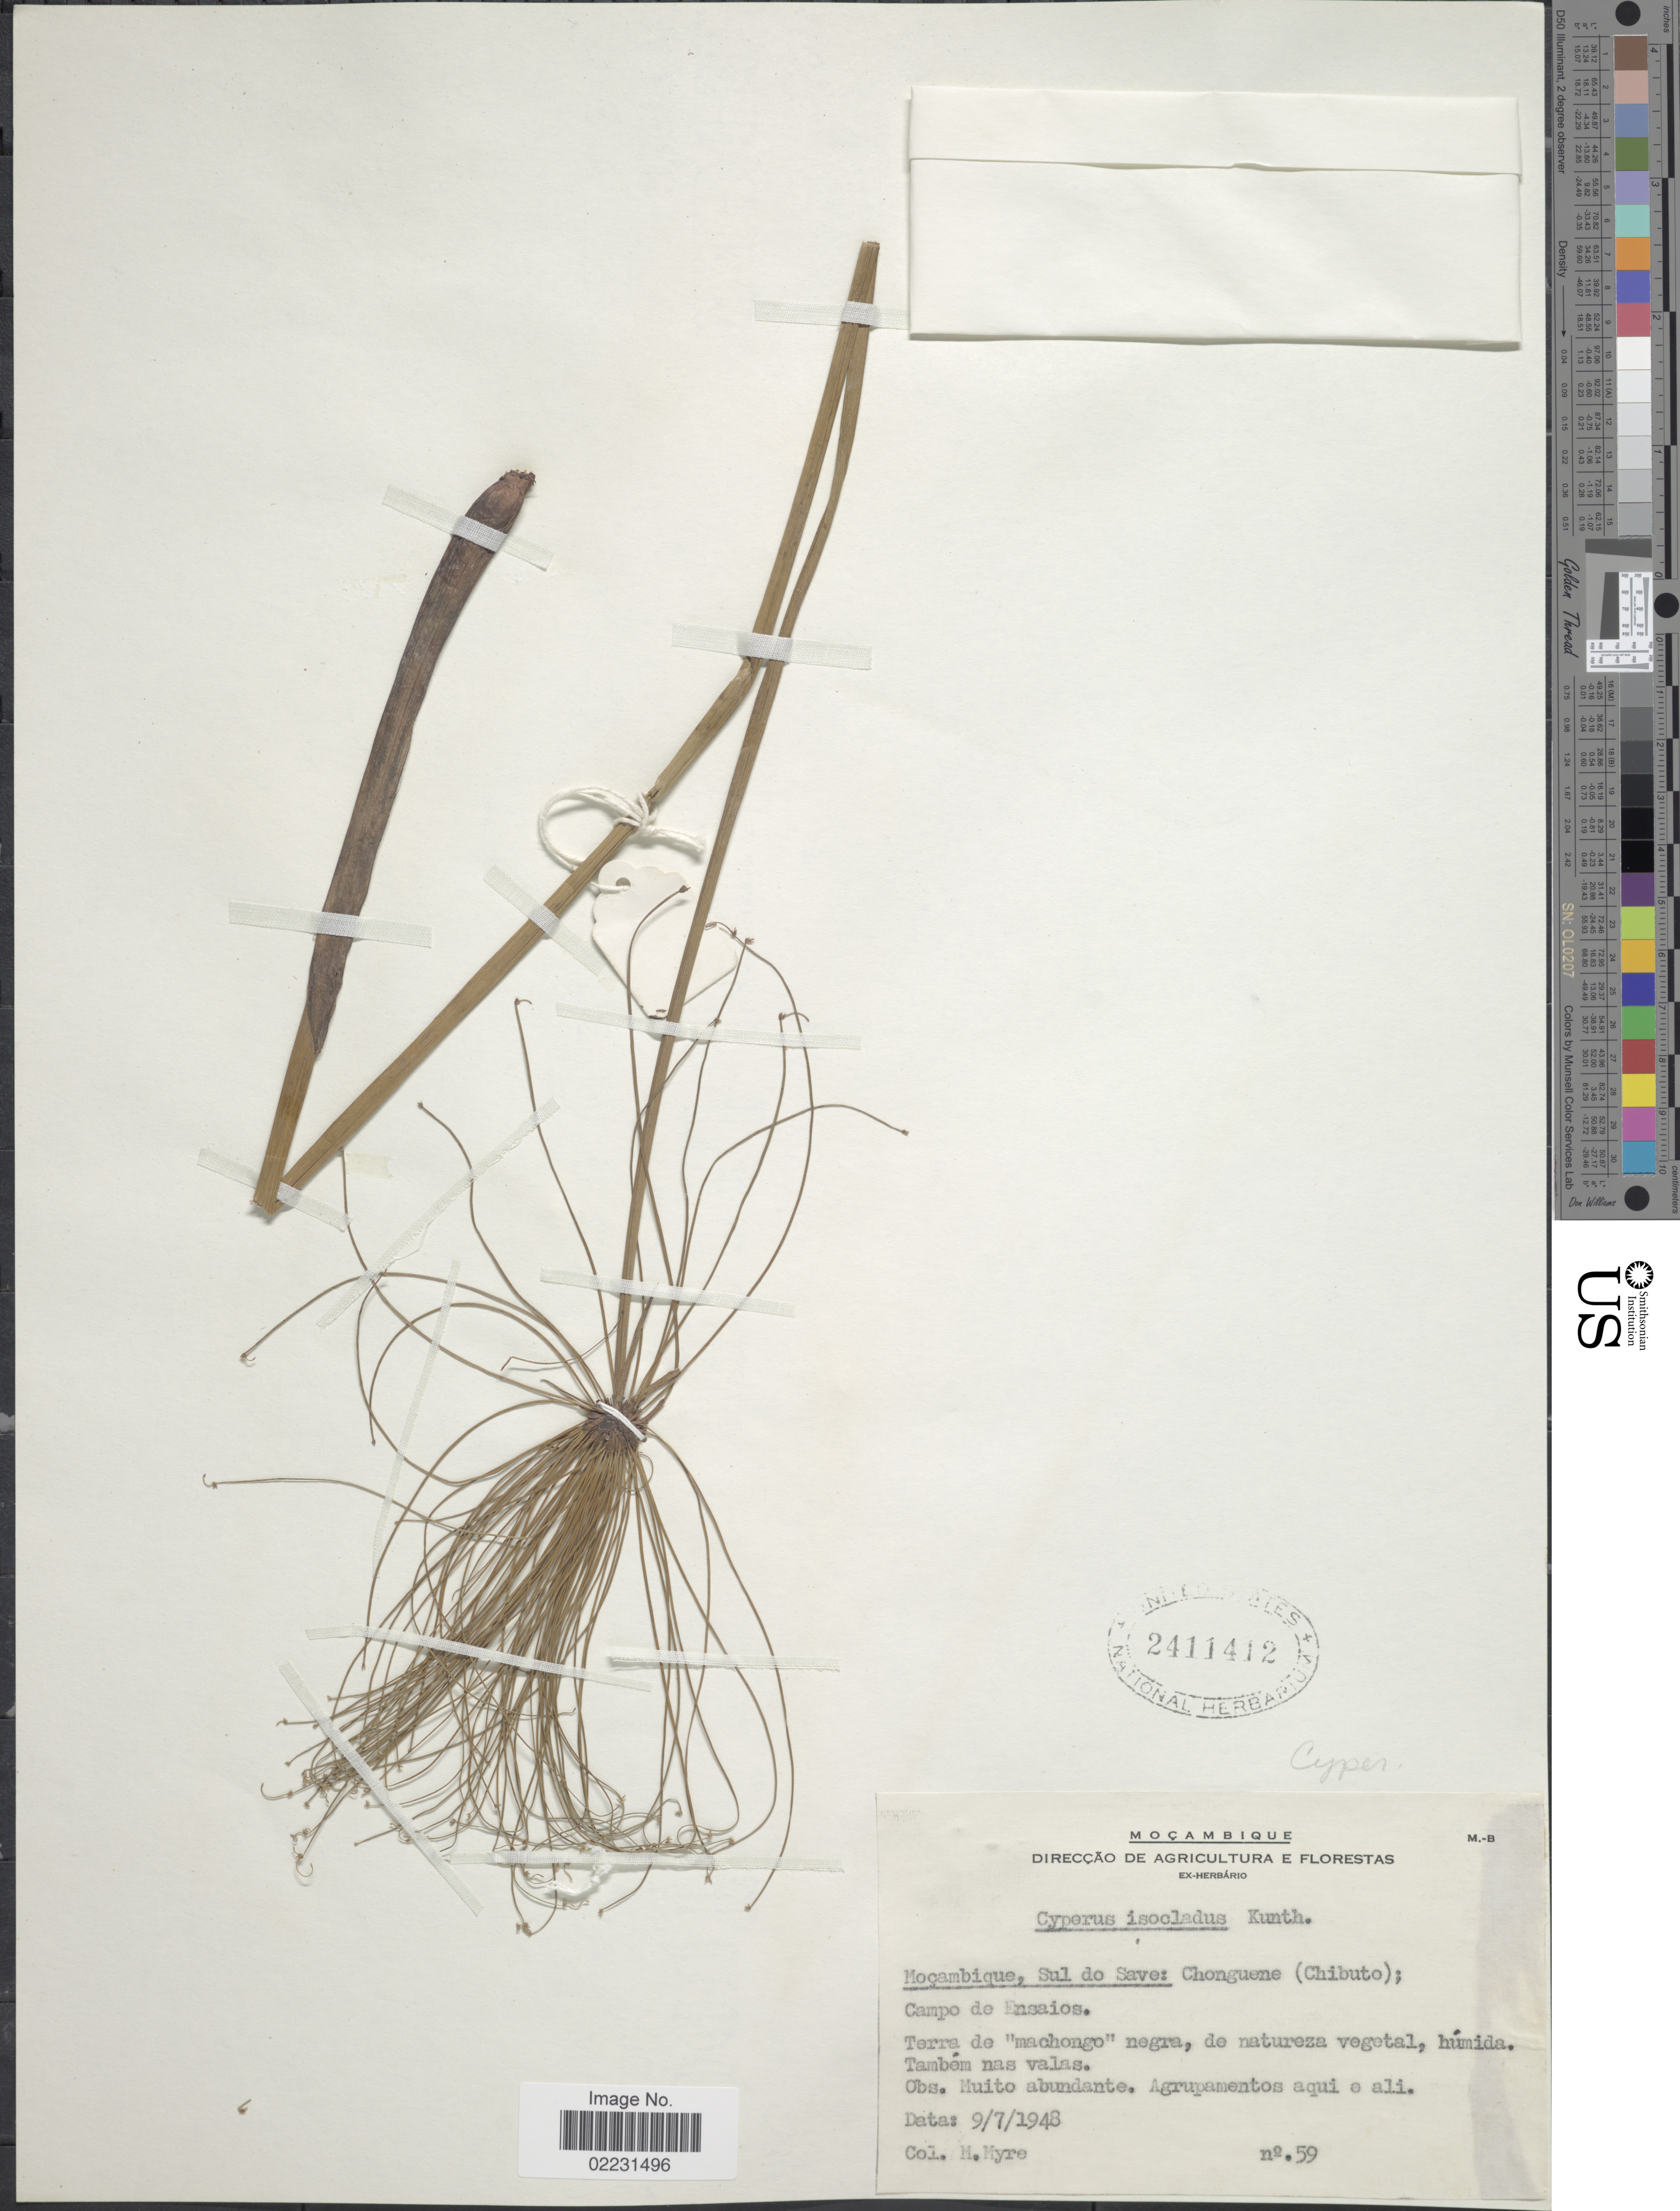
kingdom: Plantae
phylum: Tracheophyta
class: Liliopsida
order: Poales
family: Cyperaceae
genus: Cyperus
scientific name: Cyperus prolifer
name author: Lam.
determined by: Strong, Mark T., (BOT), Smithsonian Institution - National Museum of Natural History (UNITED STATES)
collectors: Myre, M.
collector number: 59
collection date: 1948-07-09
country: Mozambique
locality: Mocambique. Terra de "machongo" negra, de natureza vegetal, humida, Tambem nas valas.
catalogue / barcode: US 2411412